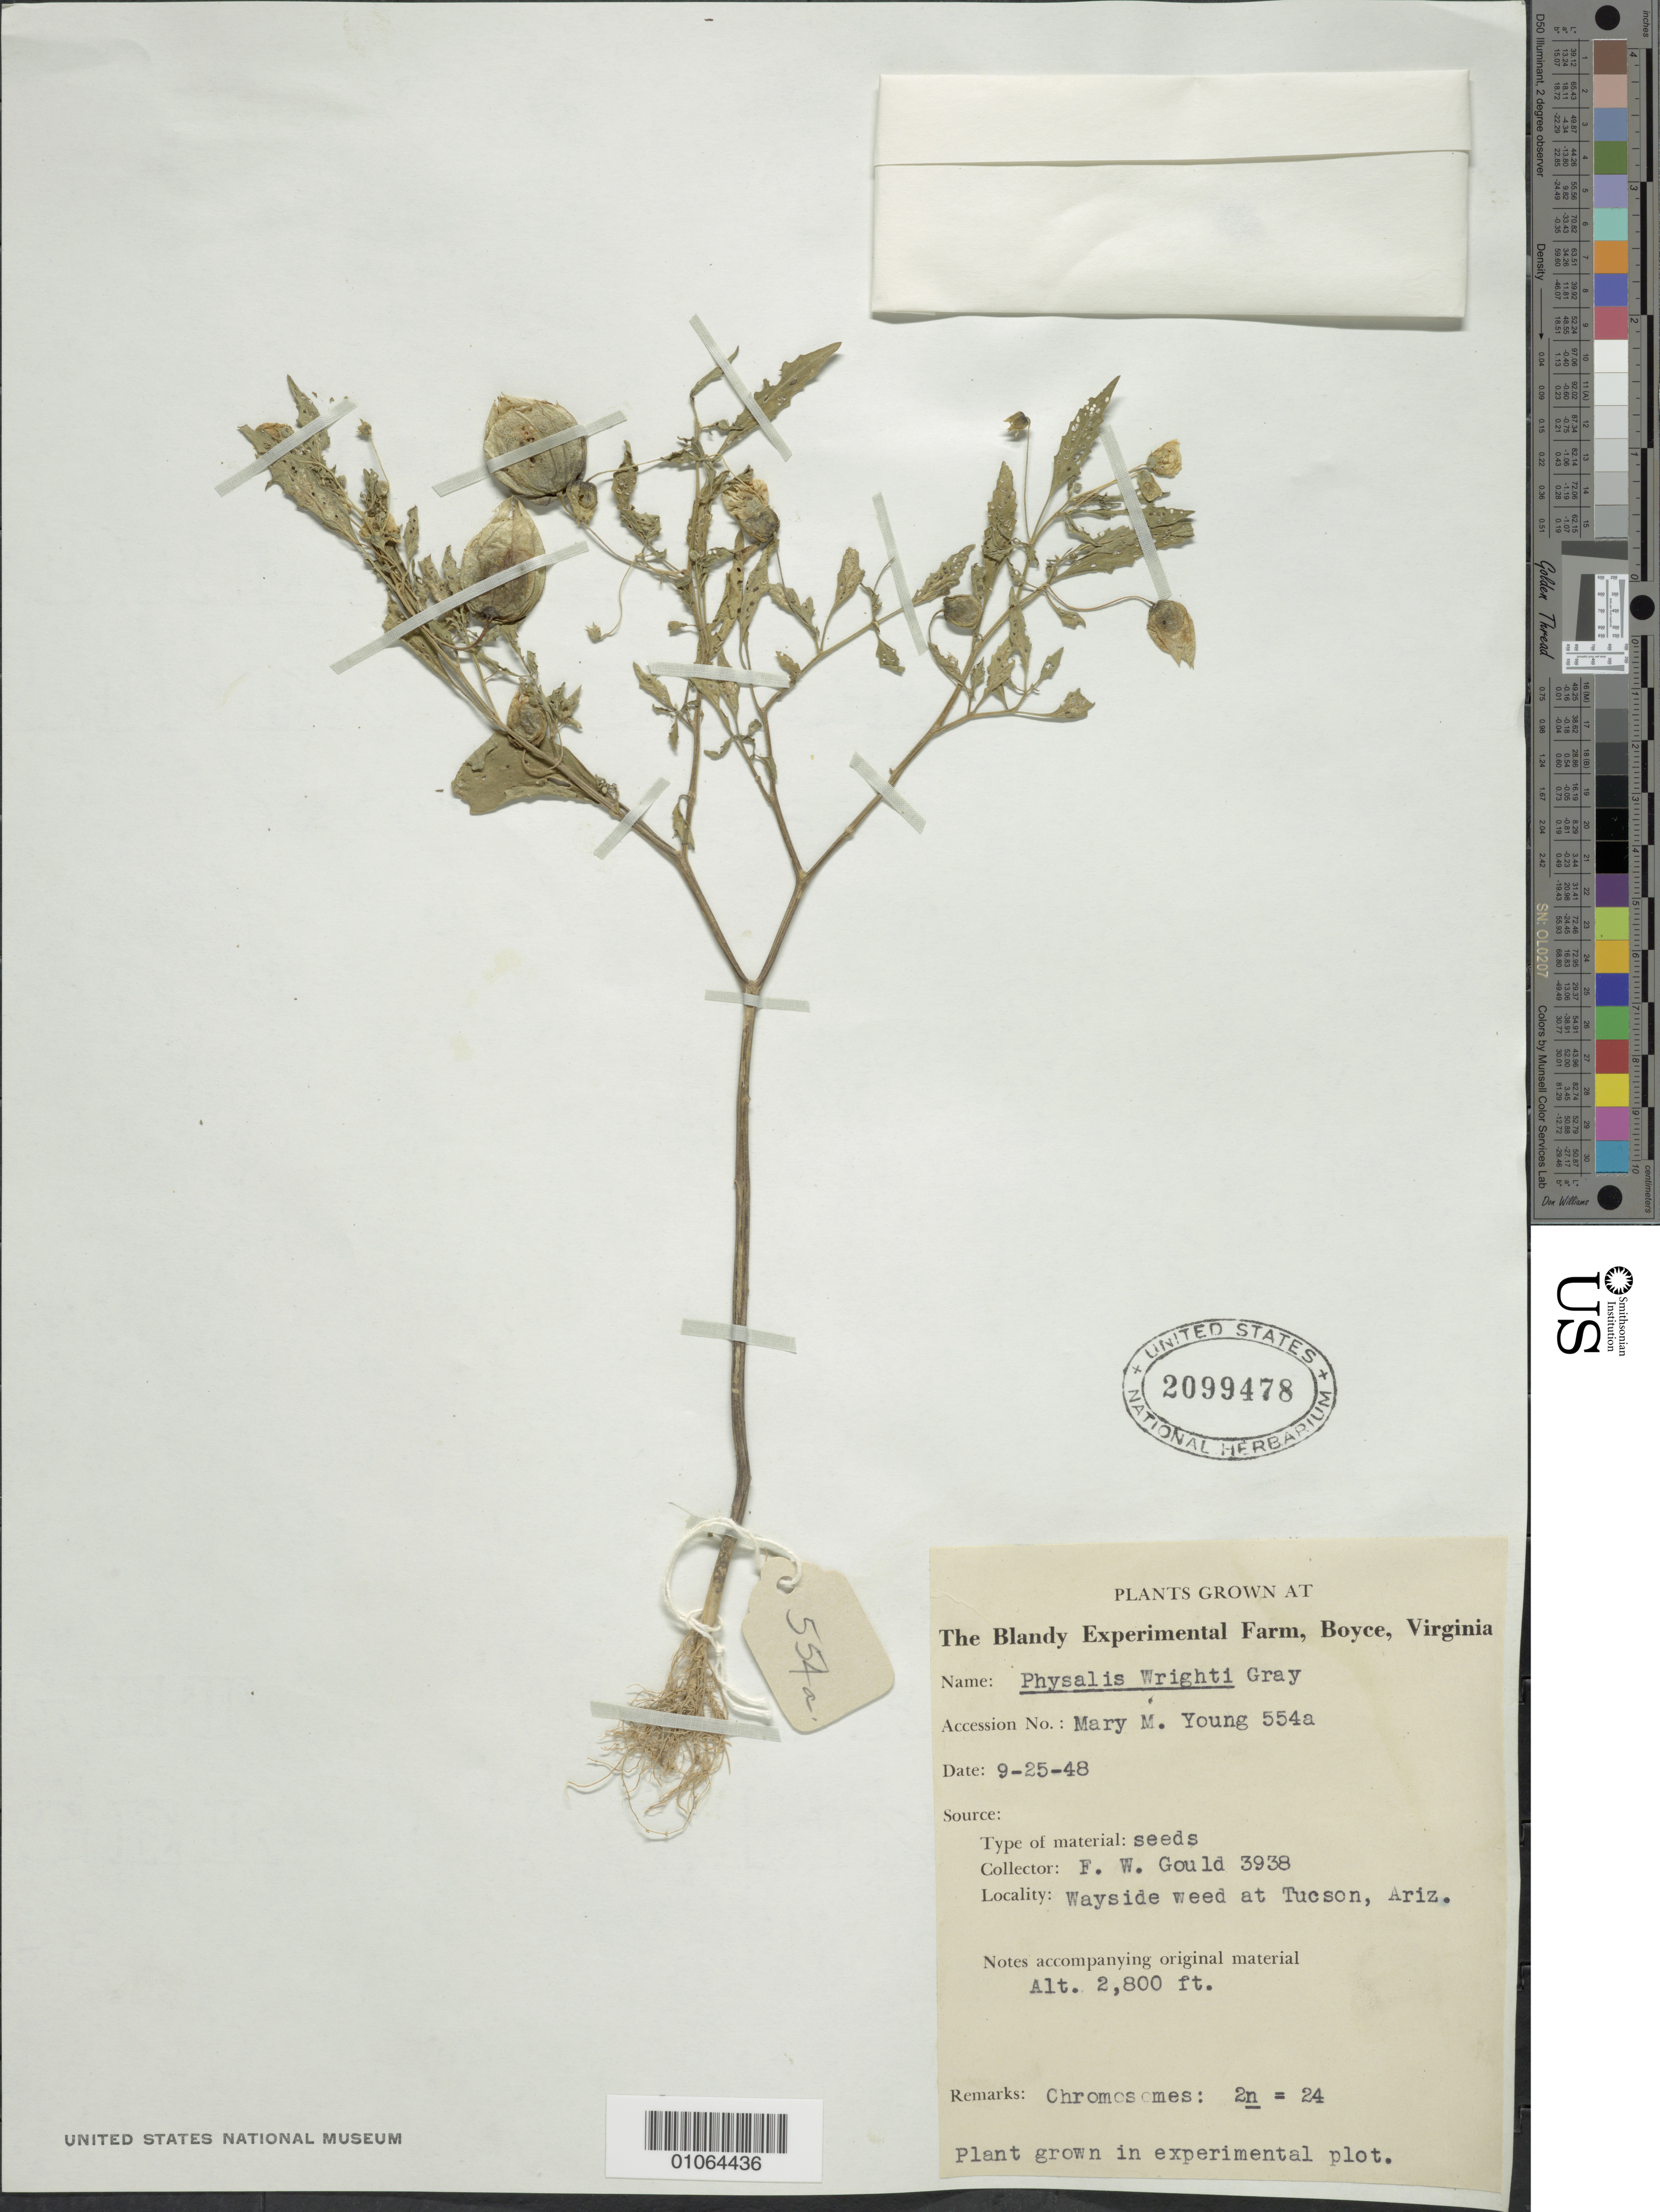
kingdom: Plantae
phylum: Tracheophyta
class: Magnoliopsida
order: Solanales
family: Solanaceae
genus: Physalis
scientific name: Physalis acutifolia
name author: (Miers) Sandwith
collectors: F. W. Gould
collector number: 3938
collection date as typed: Transcribed d/m/y: 25/9/48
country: United States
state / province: Arizona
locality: Plants grown at The Blandy Experimental Farm, Boyce, Virginia.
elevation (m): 853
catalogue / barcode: US 2099478